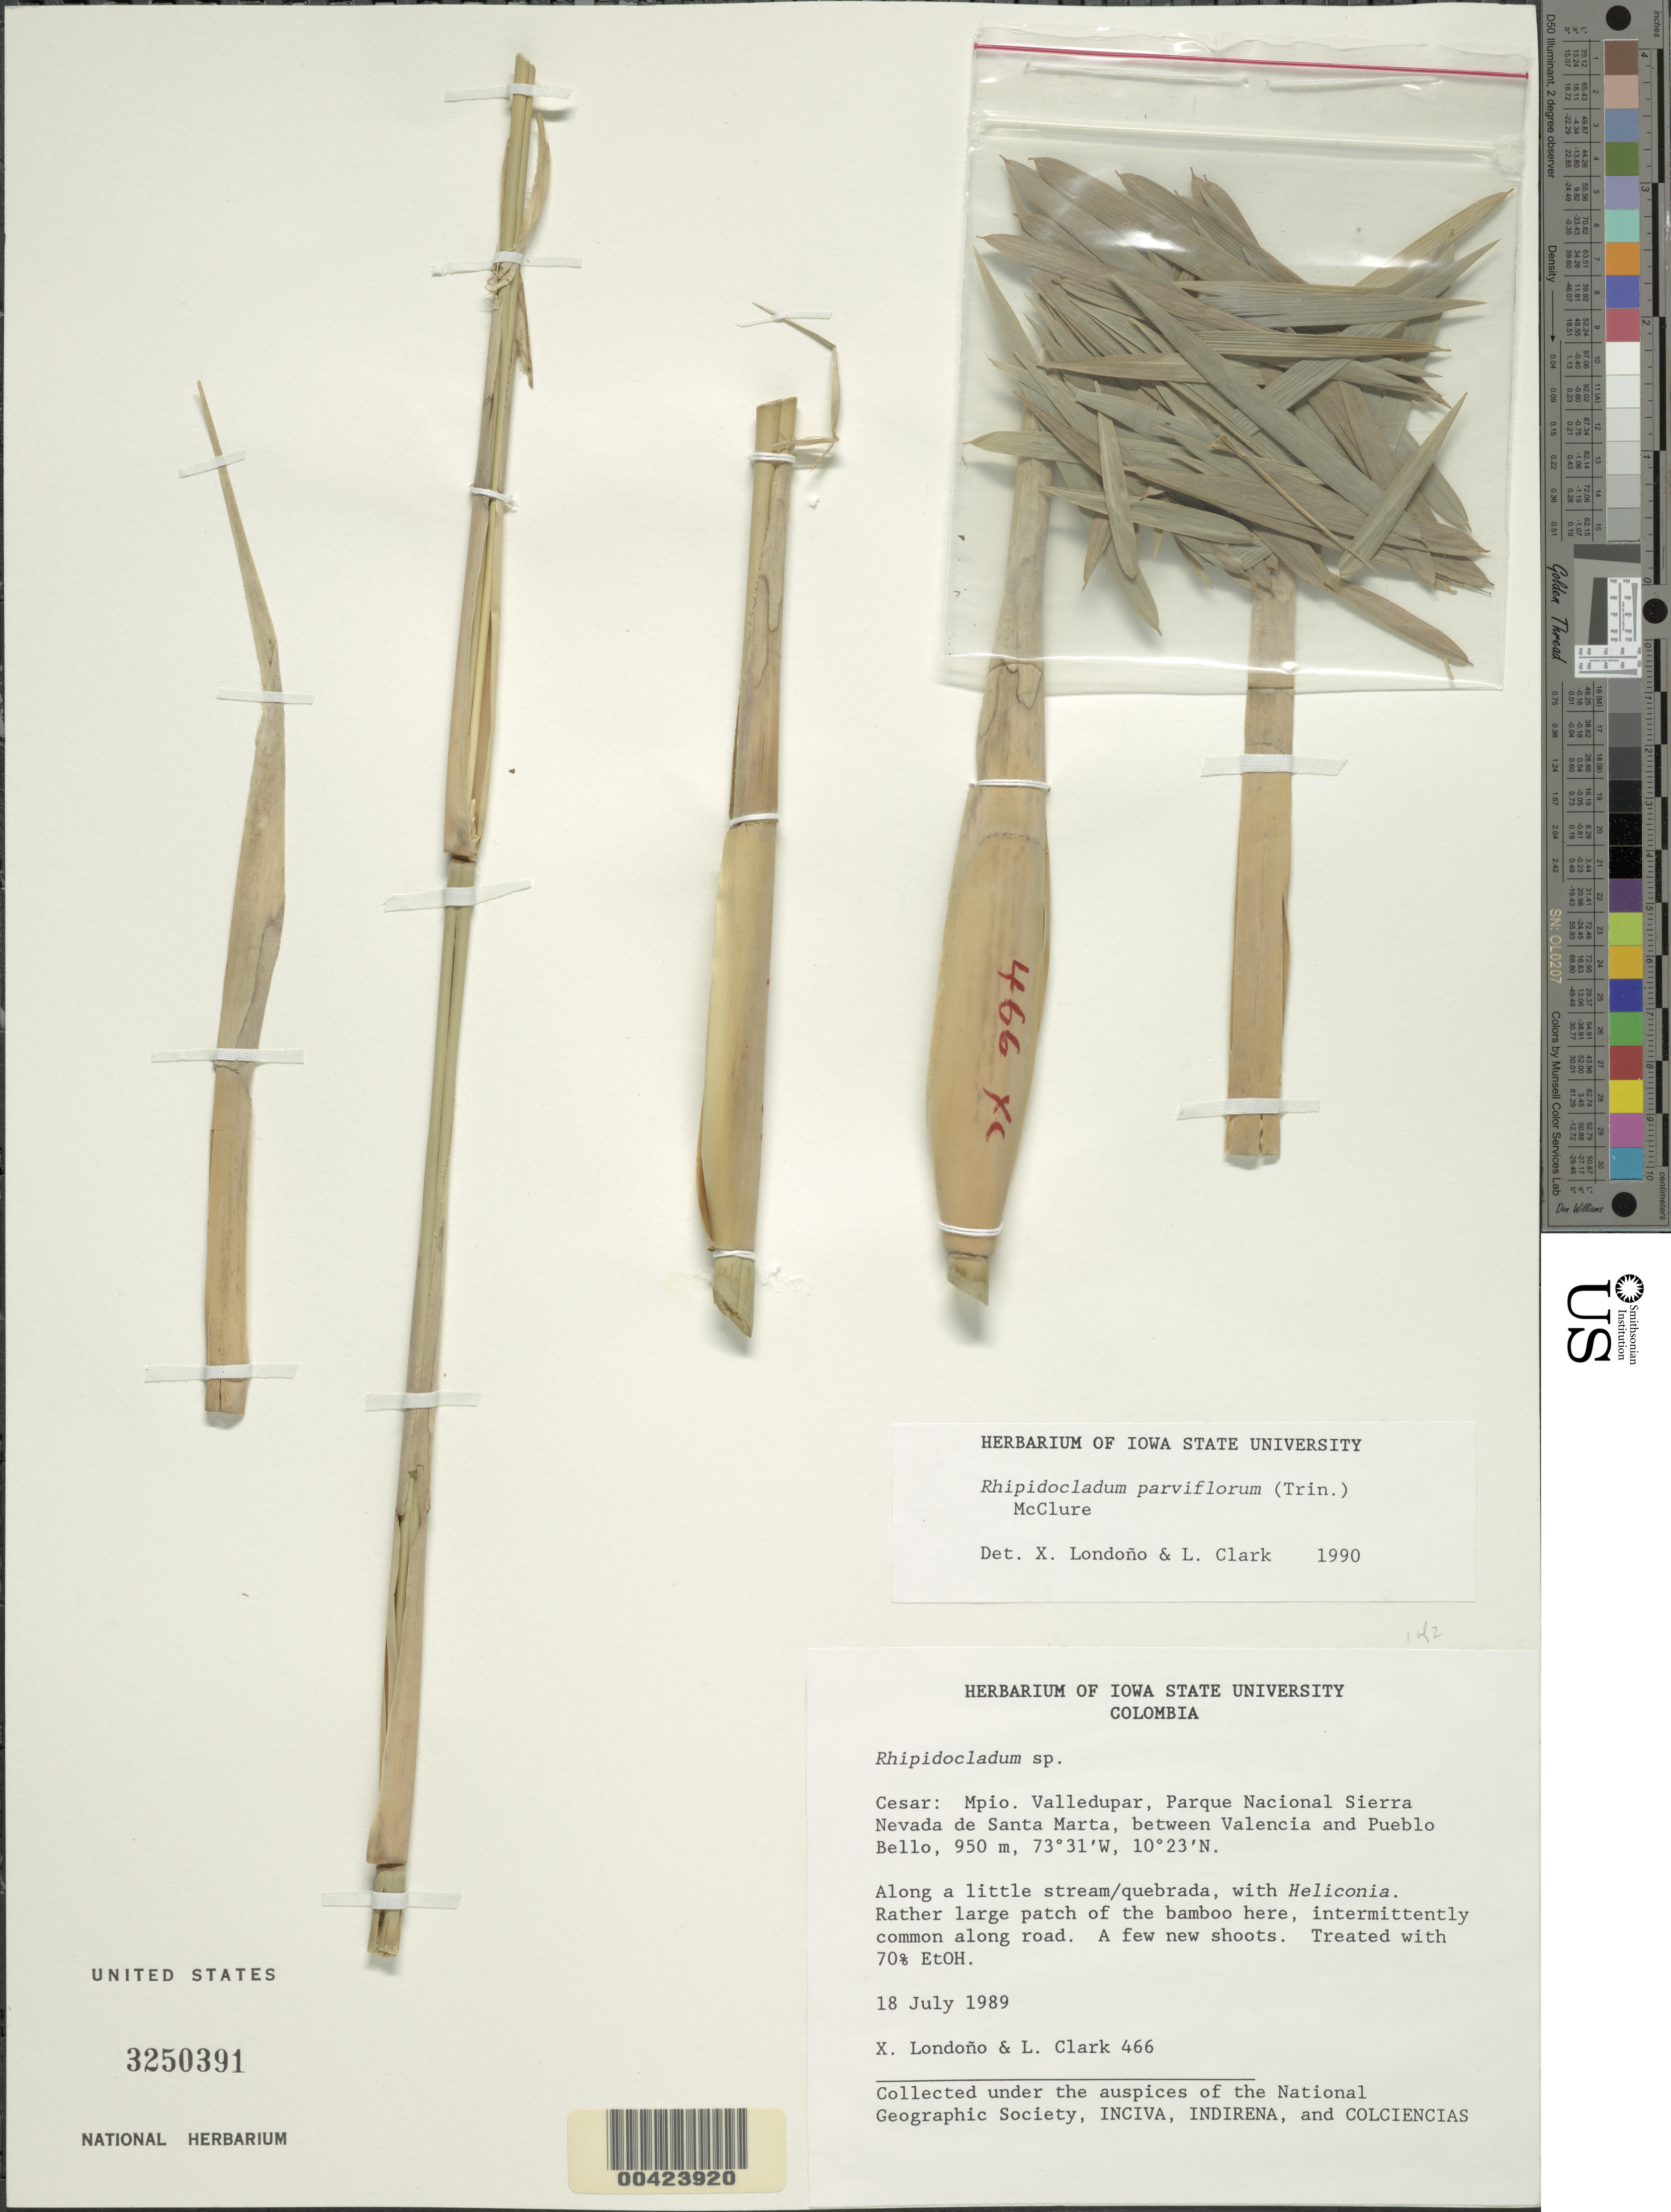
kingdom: Plantae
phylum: Tracheophyta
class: Liliopsida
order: Poales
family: Poaceae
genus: Rhipidocladum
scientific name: Rhipidocladum parviflorum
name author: (Trin.) McClure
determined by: Londoño, X.; Clark, L. G.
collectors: X. Londoño & L. G. Clark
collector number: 466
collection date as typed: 18 Jul 1989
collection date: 1989-07-18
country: Colombia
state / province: César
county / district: Valledupar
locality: Parque Nacional Sierra Nevada de Santa Marta, between Valencia and Pueblo Bello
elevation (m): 950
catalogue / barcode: US 3250391